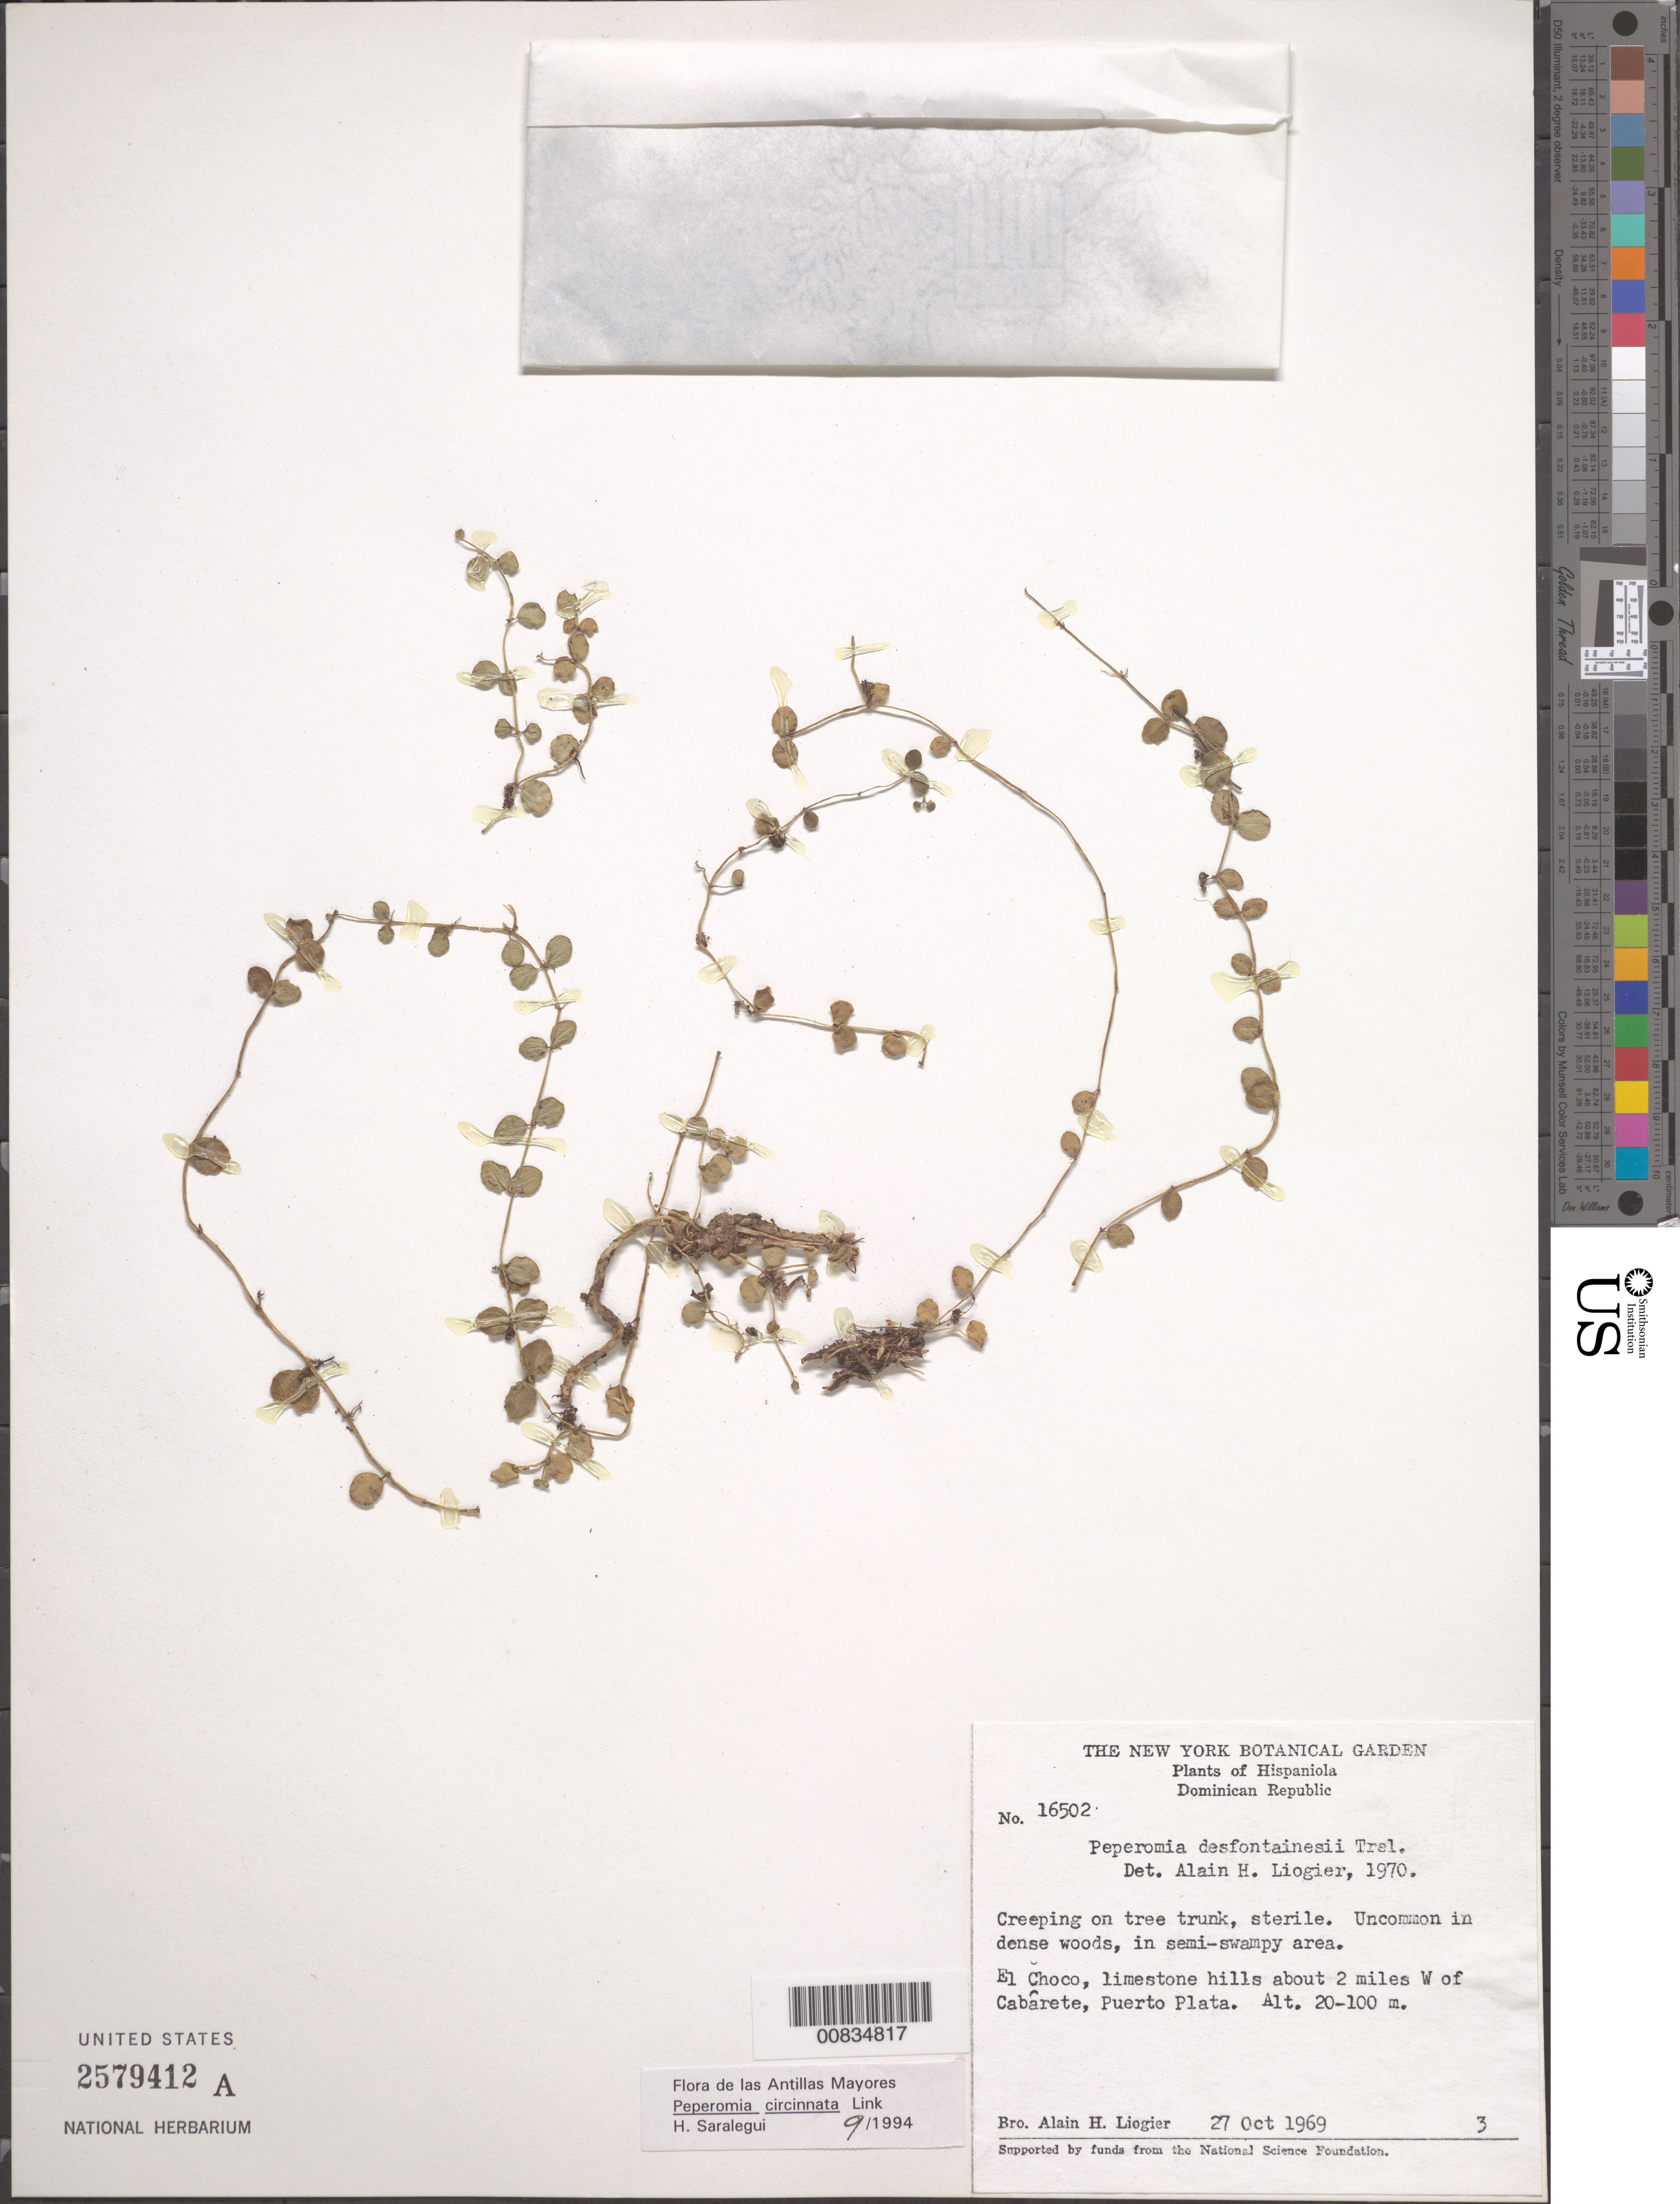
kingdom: Plantae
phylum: Tracheophyta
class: Magnoliopsida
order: Piperales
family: Piperaceae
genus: Peperomia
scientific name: Peperomia circinnata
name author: Link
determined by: Saralegui Boza, H., (HAJB), Jardin Botanico Nacional (Habana)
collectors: A. H. Liogier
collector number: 16502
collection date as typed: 27 Oct 1969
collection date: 1969-10-27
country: Dominican Republic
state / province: Puerto Plata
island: Hispaniola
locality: El Choco, limestone hills about 2 miles W of Cabârete.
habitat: Creeping on tree trunk. Limestone hills.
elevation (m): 20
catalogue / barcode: US 2579412A